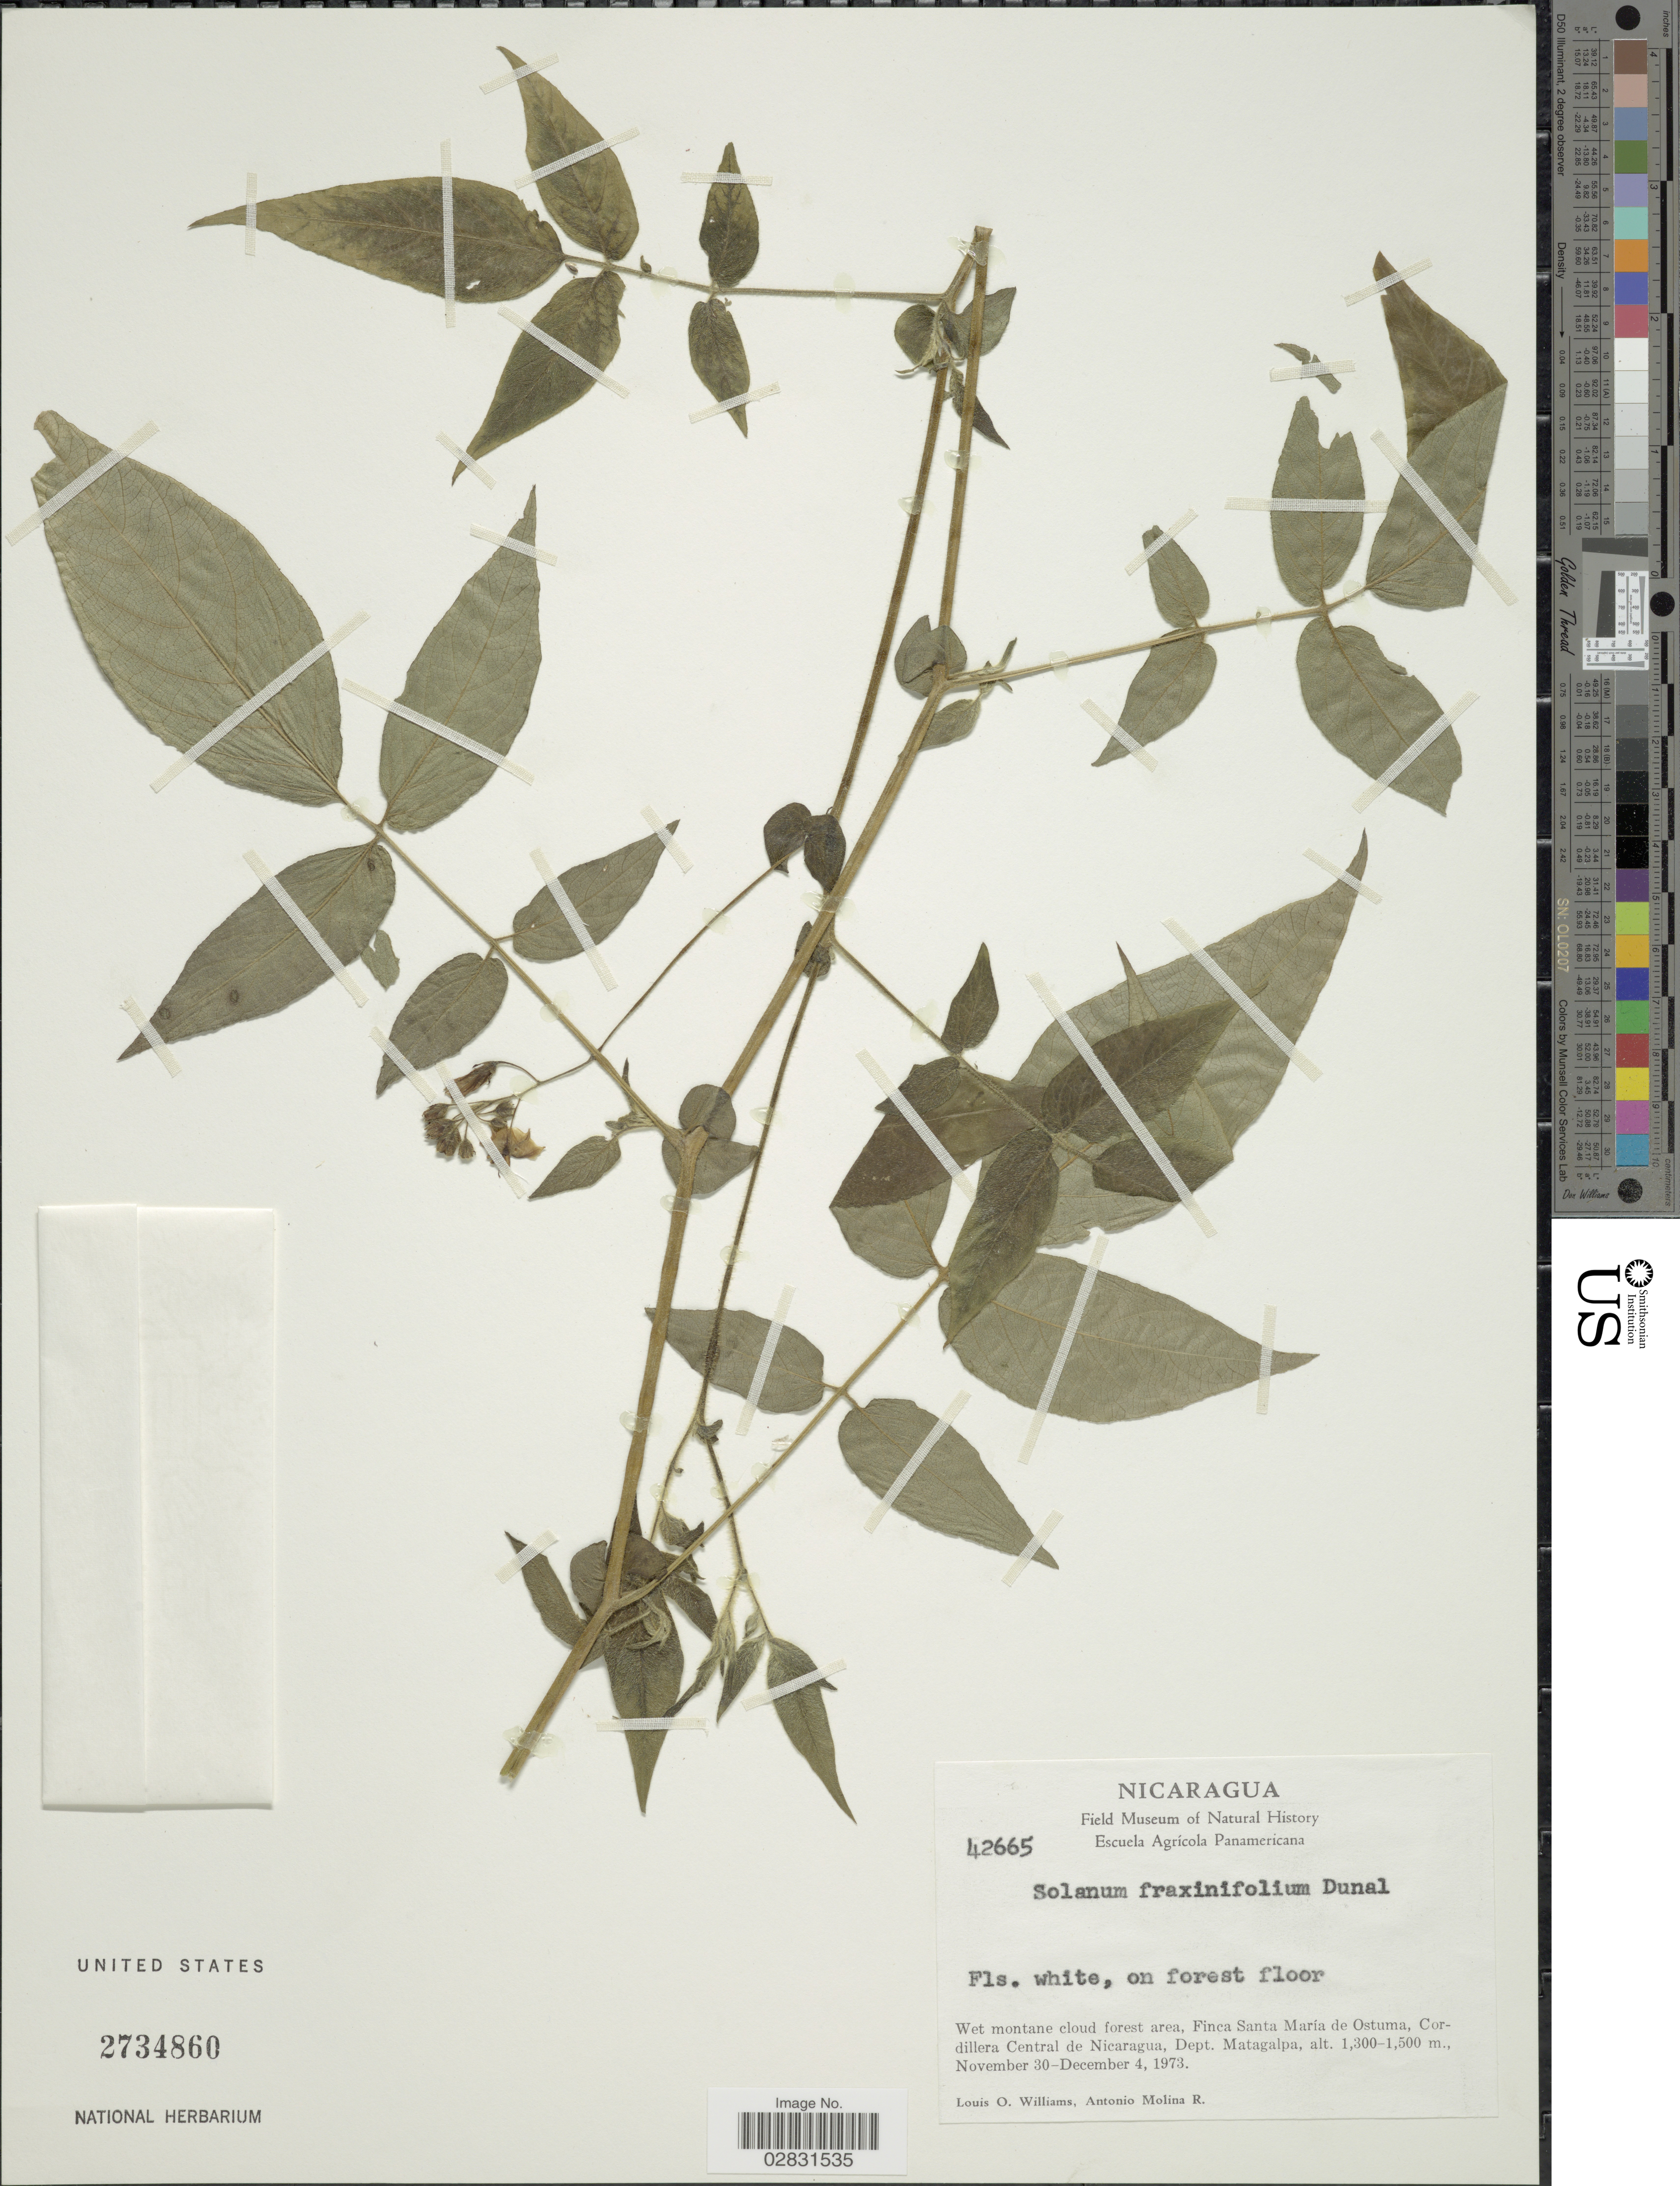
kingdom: Plantae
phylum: Tracheophyta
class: Magnoliopsida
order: Solanales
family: Solanaceae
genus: Solanum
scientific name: Solanum fraxinifolium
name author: Dunal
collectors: L. O. Williams & A. Molina R.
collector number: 42665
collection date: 1973-11-30/1973-12-04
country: Nicaragua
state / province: Matagalpa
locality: Finca Santa Maria de Ostuma, Cordillera Central de Nicaragua, Dept. Matagalpa.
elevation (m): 1300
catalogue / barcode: US 2734860